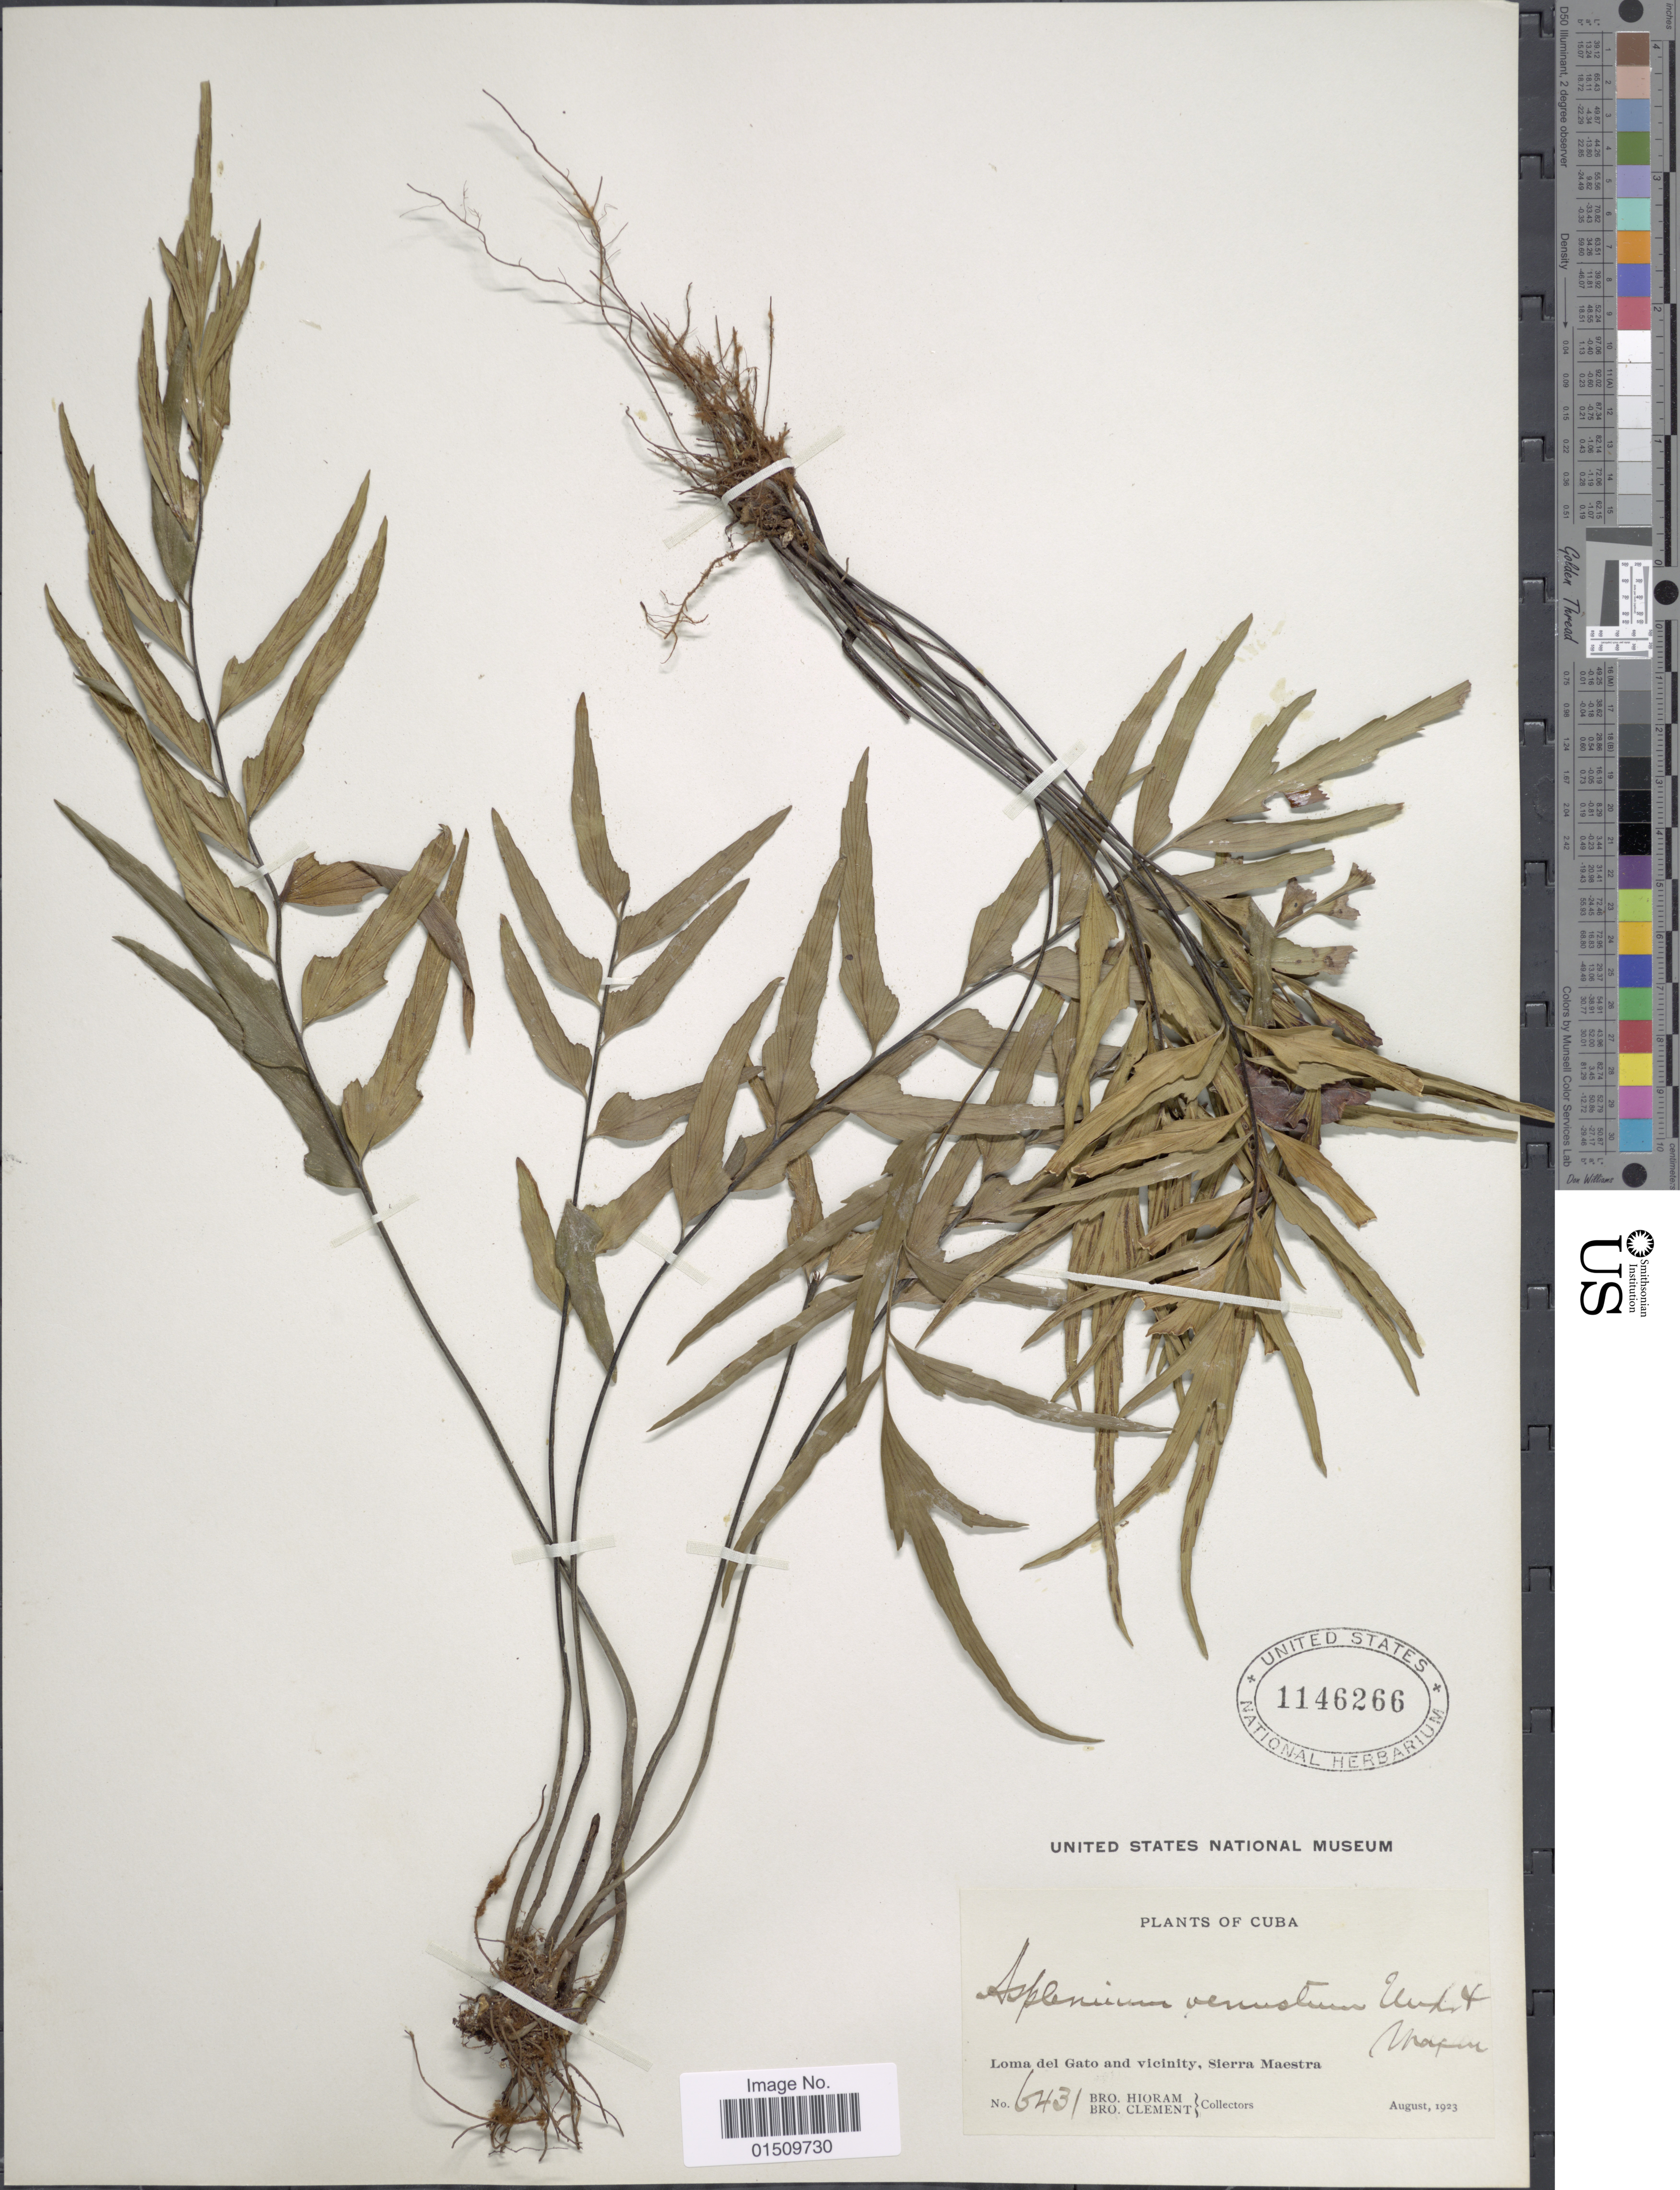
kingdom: Plantae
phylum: Tracheophyta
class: Polypodiopsida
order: Polypodiales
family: Aspleniaceae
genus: Asplenium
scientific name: Asplenium venustum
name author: Underw. & Maxon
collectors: Bro. Hioram & B. Clement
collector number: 6431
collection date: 1923-08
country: Cuba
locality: Cuba, Loma del Gato and vicinity, Sierra Maestra.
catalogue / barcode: US 1146266